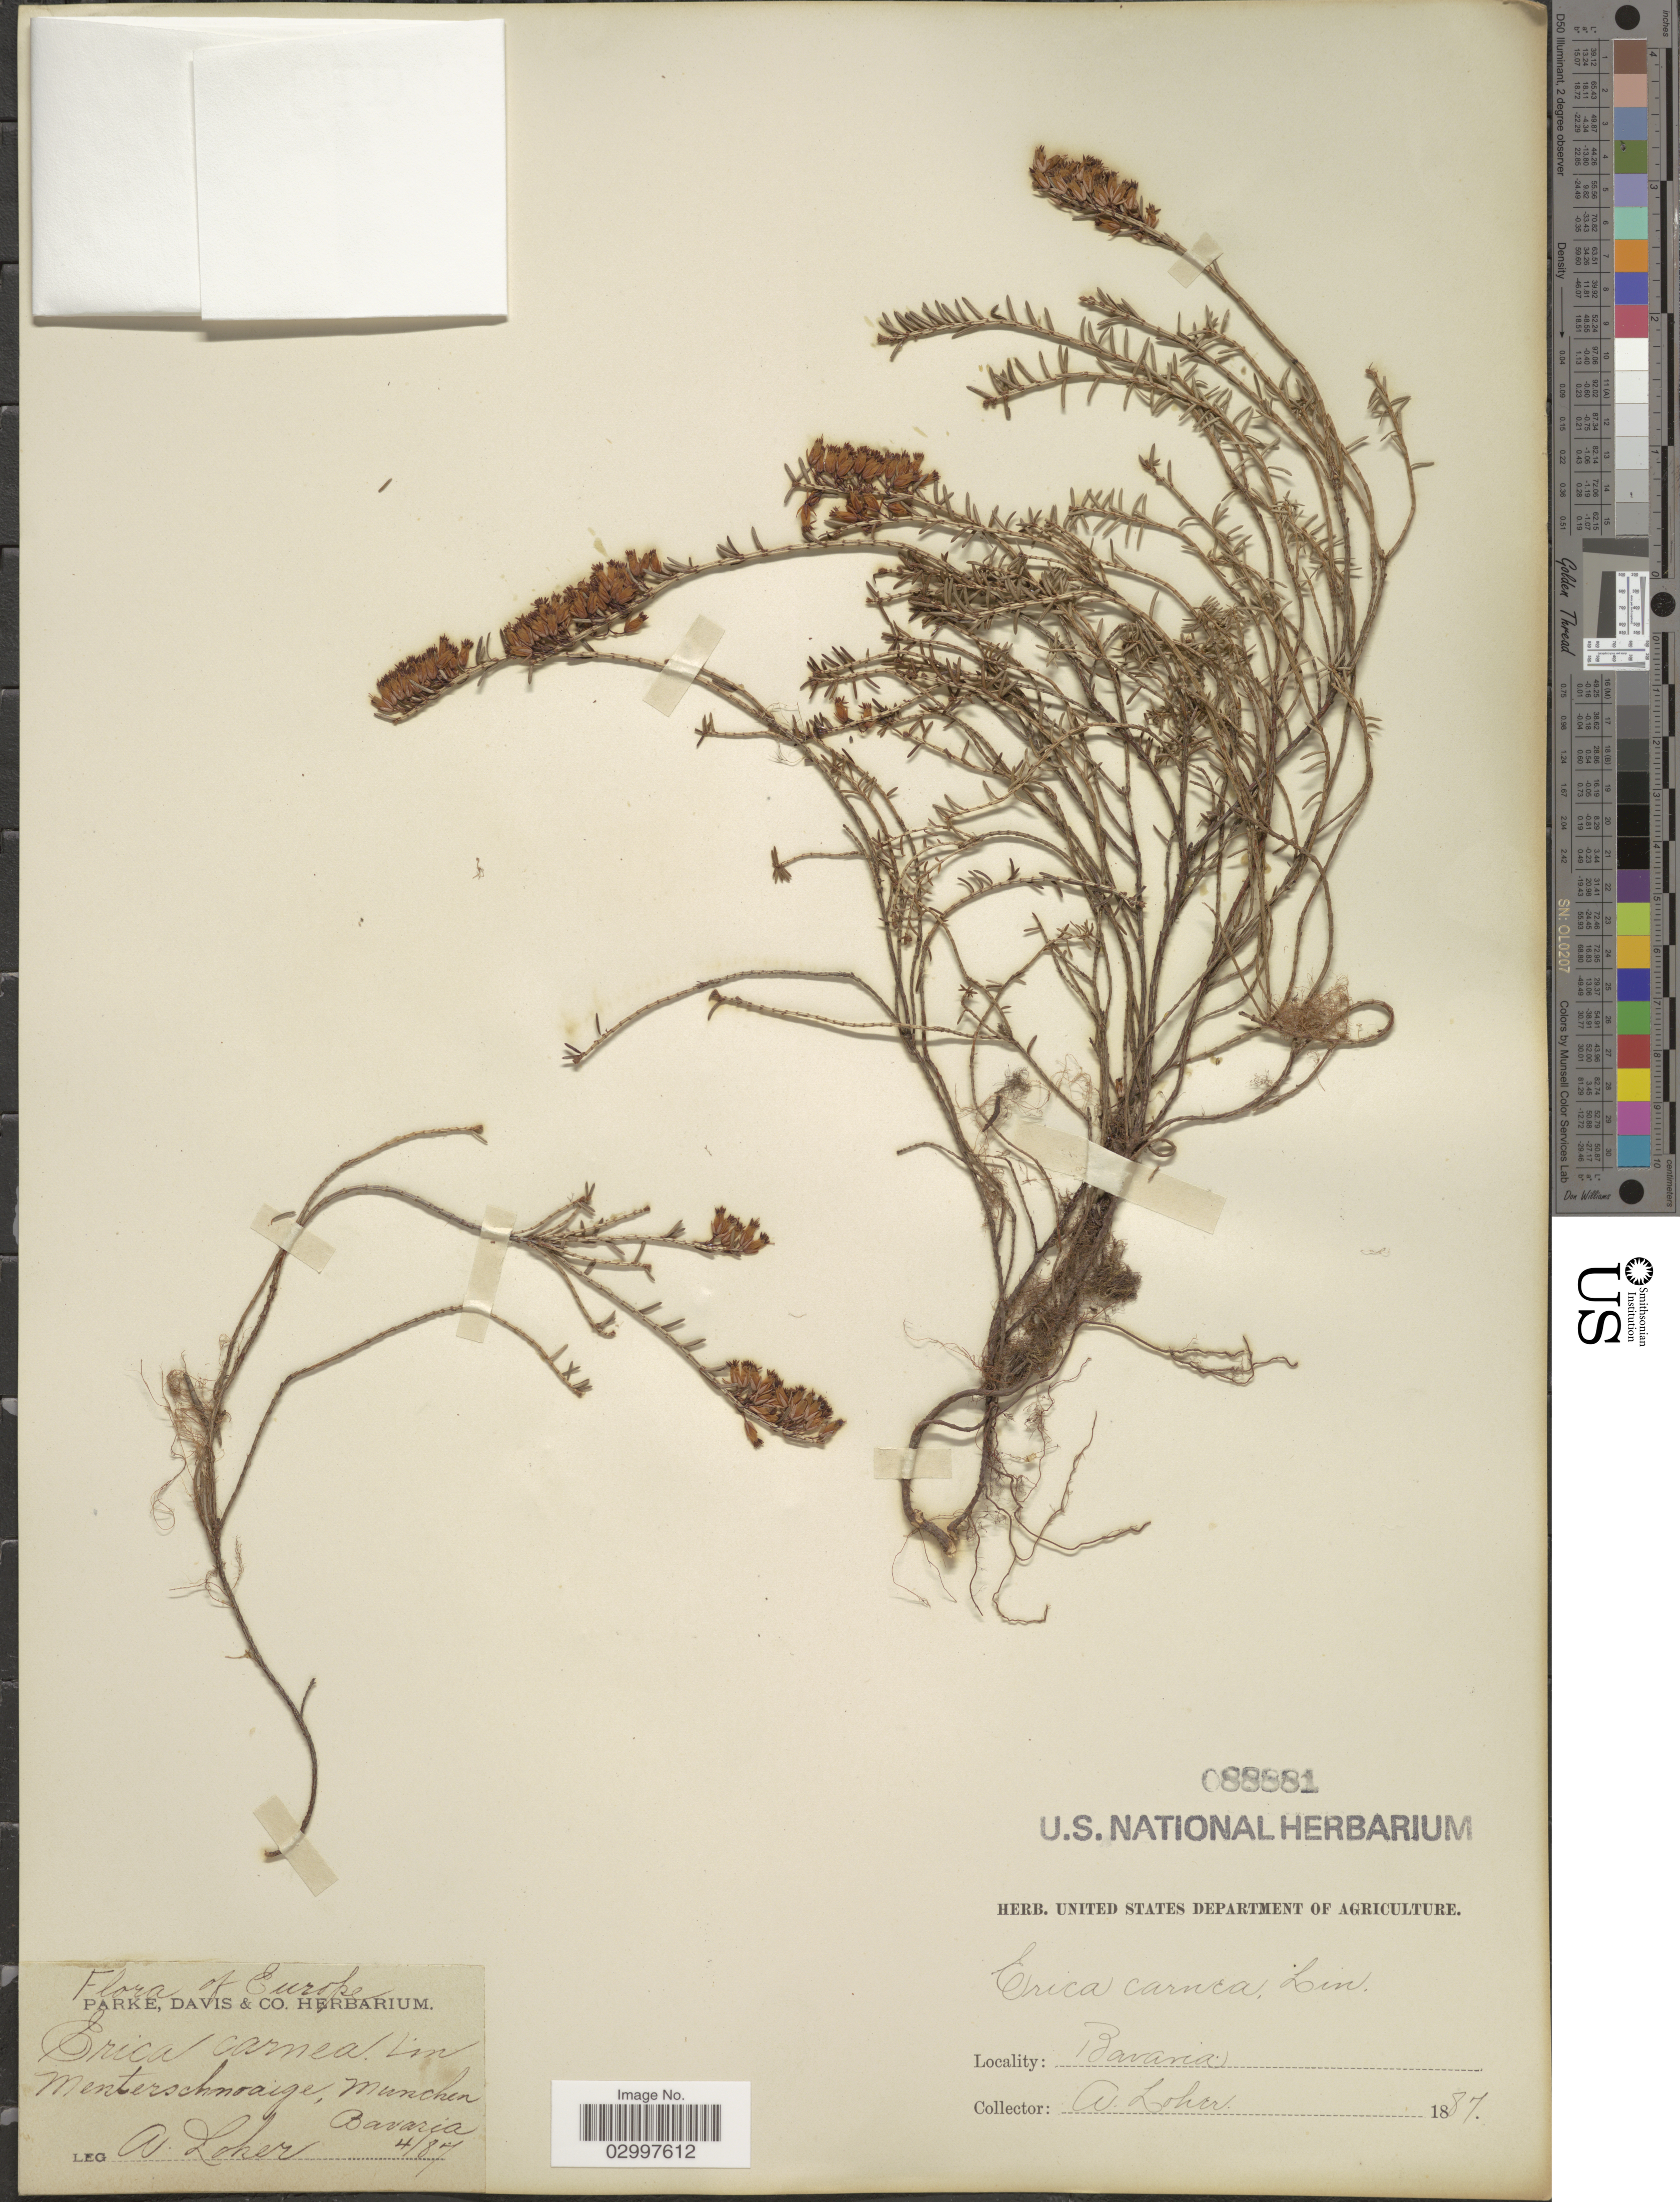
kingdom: Plantae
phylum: Tracheophyta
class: Magnoliopsida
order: Ericales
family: Ericaceae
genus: Erica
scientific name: Erica carnea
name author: L.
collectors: A. Loher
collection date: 1887-04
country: Germany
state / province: Bayern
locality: Menterschwaige, Munchen. Bavaria.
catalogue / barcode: US 88881